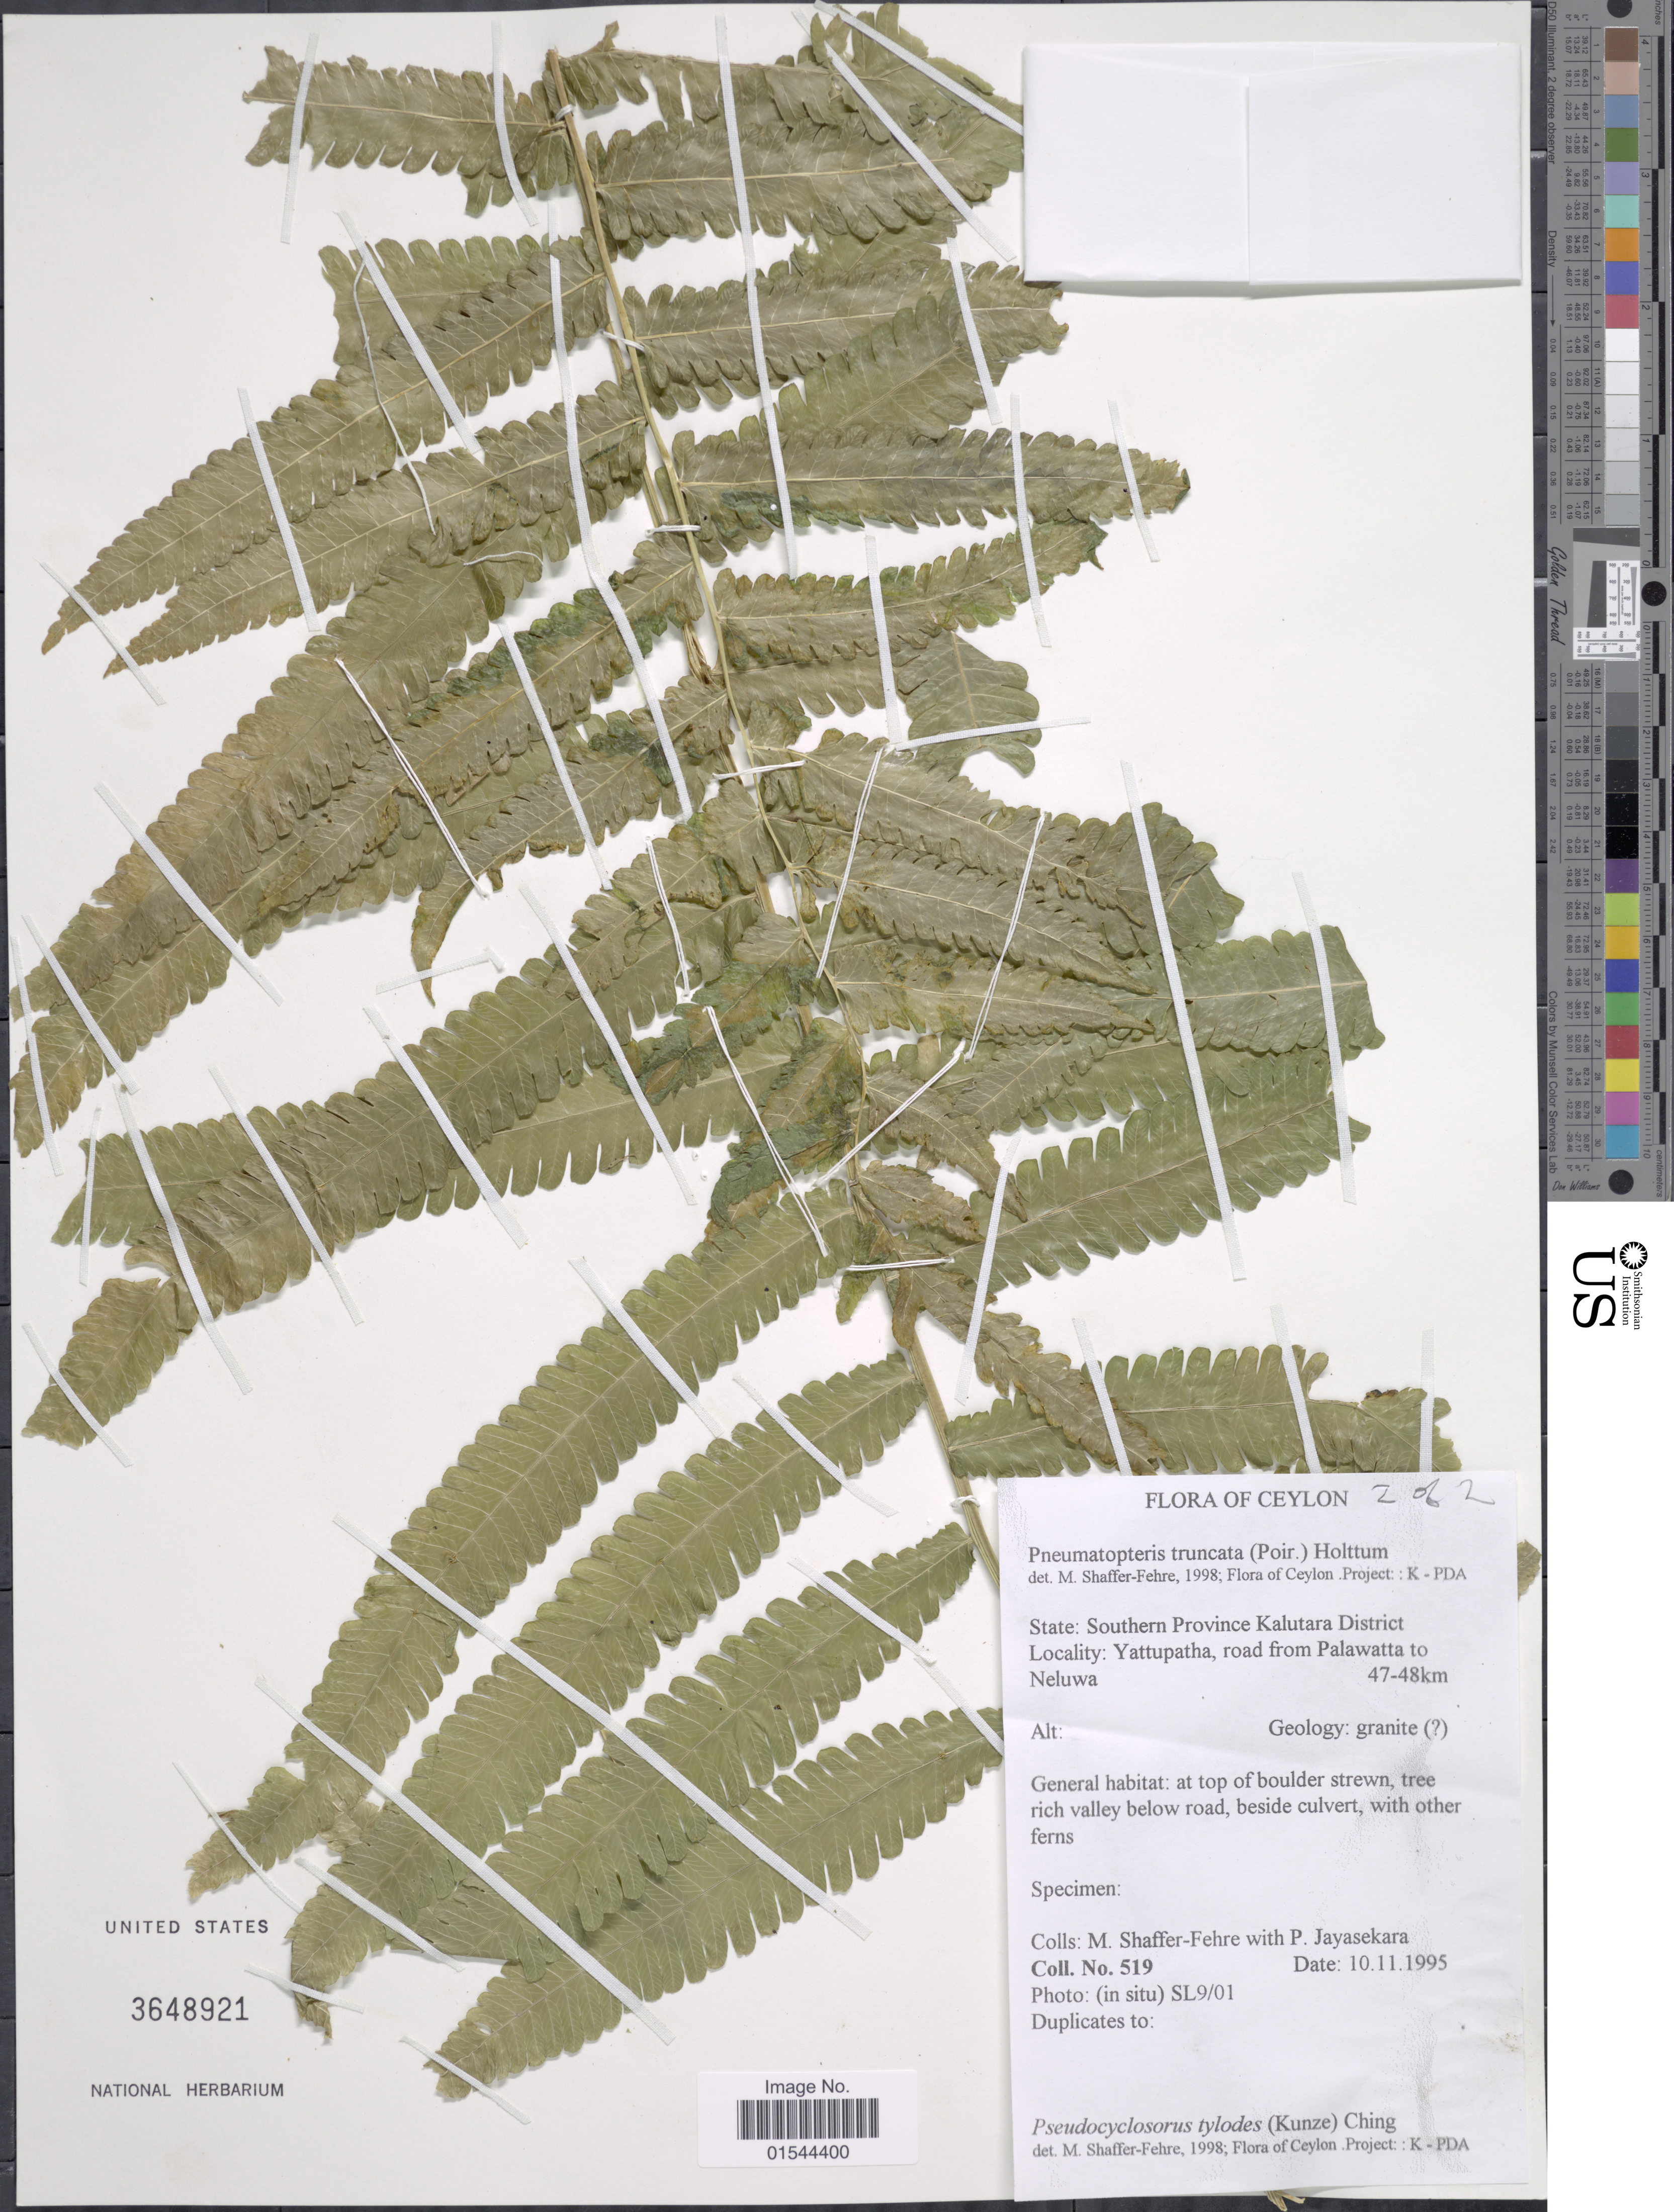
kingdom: Plantae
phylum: Tracheophyta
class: Polypodiopsida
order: Polypodiales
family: Thelypteridaceae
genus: Pneumatopteris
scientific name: Pneumatopteris truncata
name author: (Poir.) Holttum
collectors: M. Shaffer-Fehre & P. Jayasekera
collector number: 519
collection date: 1995-11-10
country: Sri Lanka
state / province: Southern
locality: Ceylon, State Southern Province Kalutara District, Yattupatha, road from Palawatta to Neluwa, 47-48 km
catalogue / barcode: US 3648921